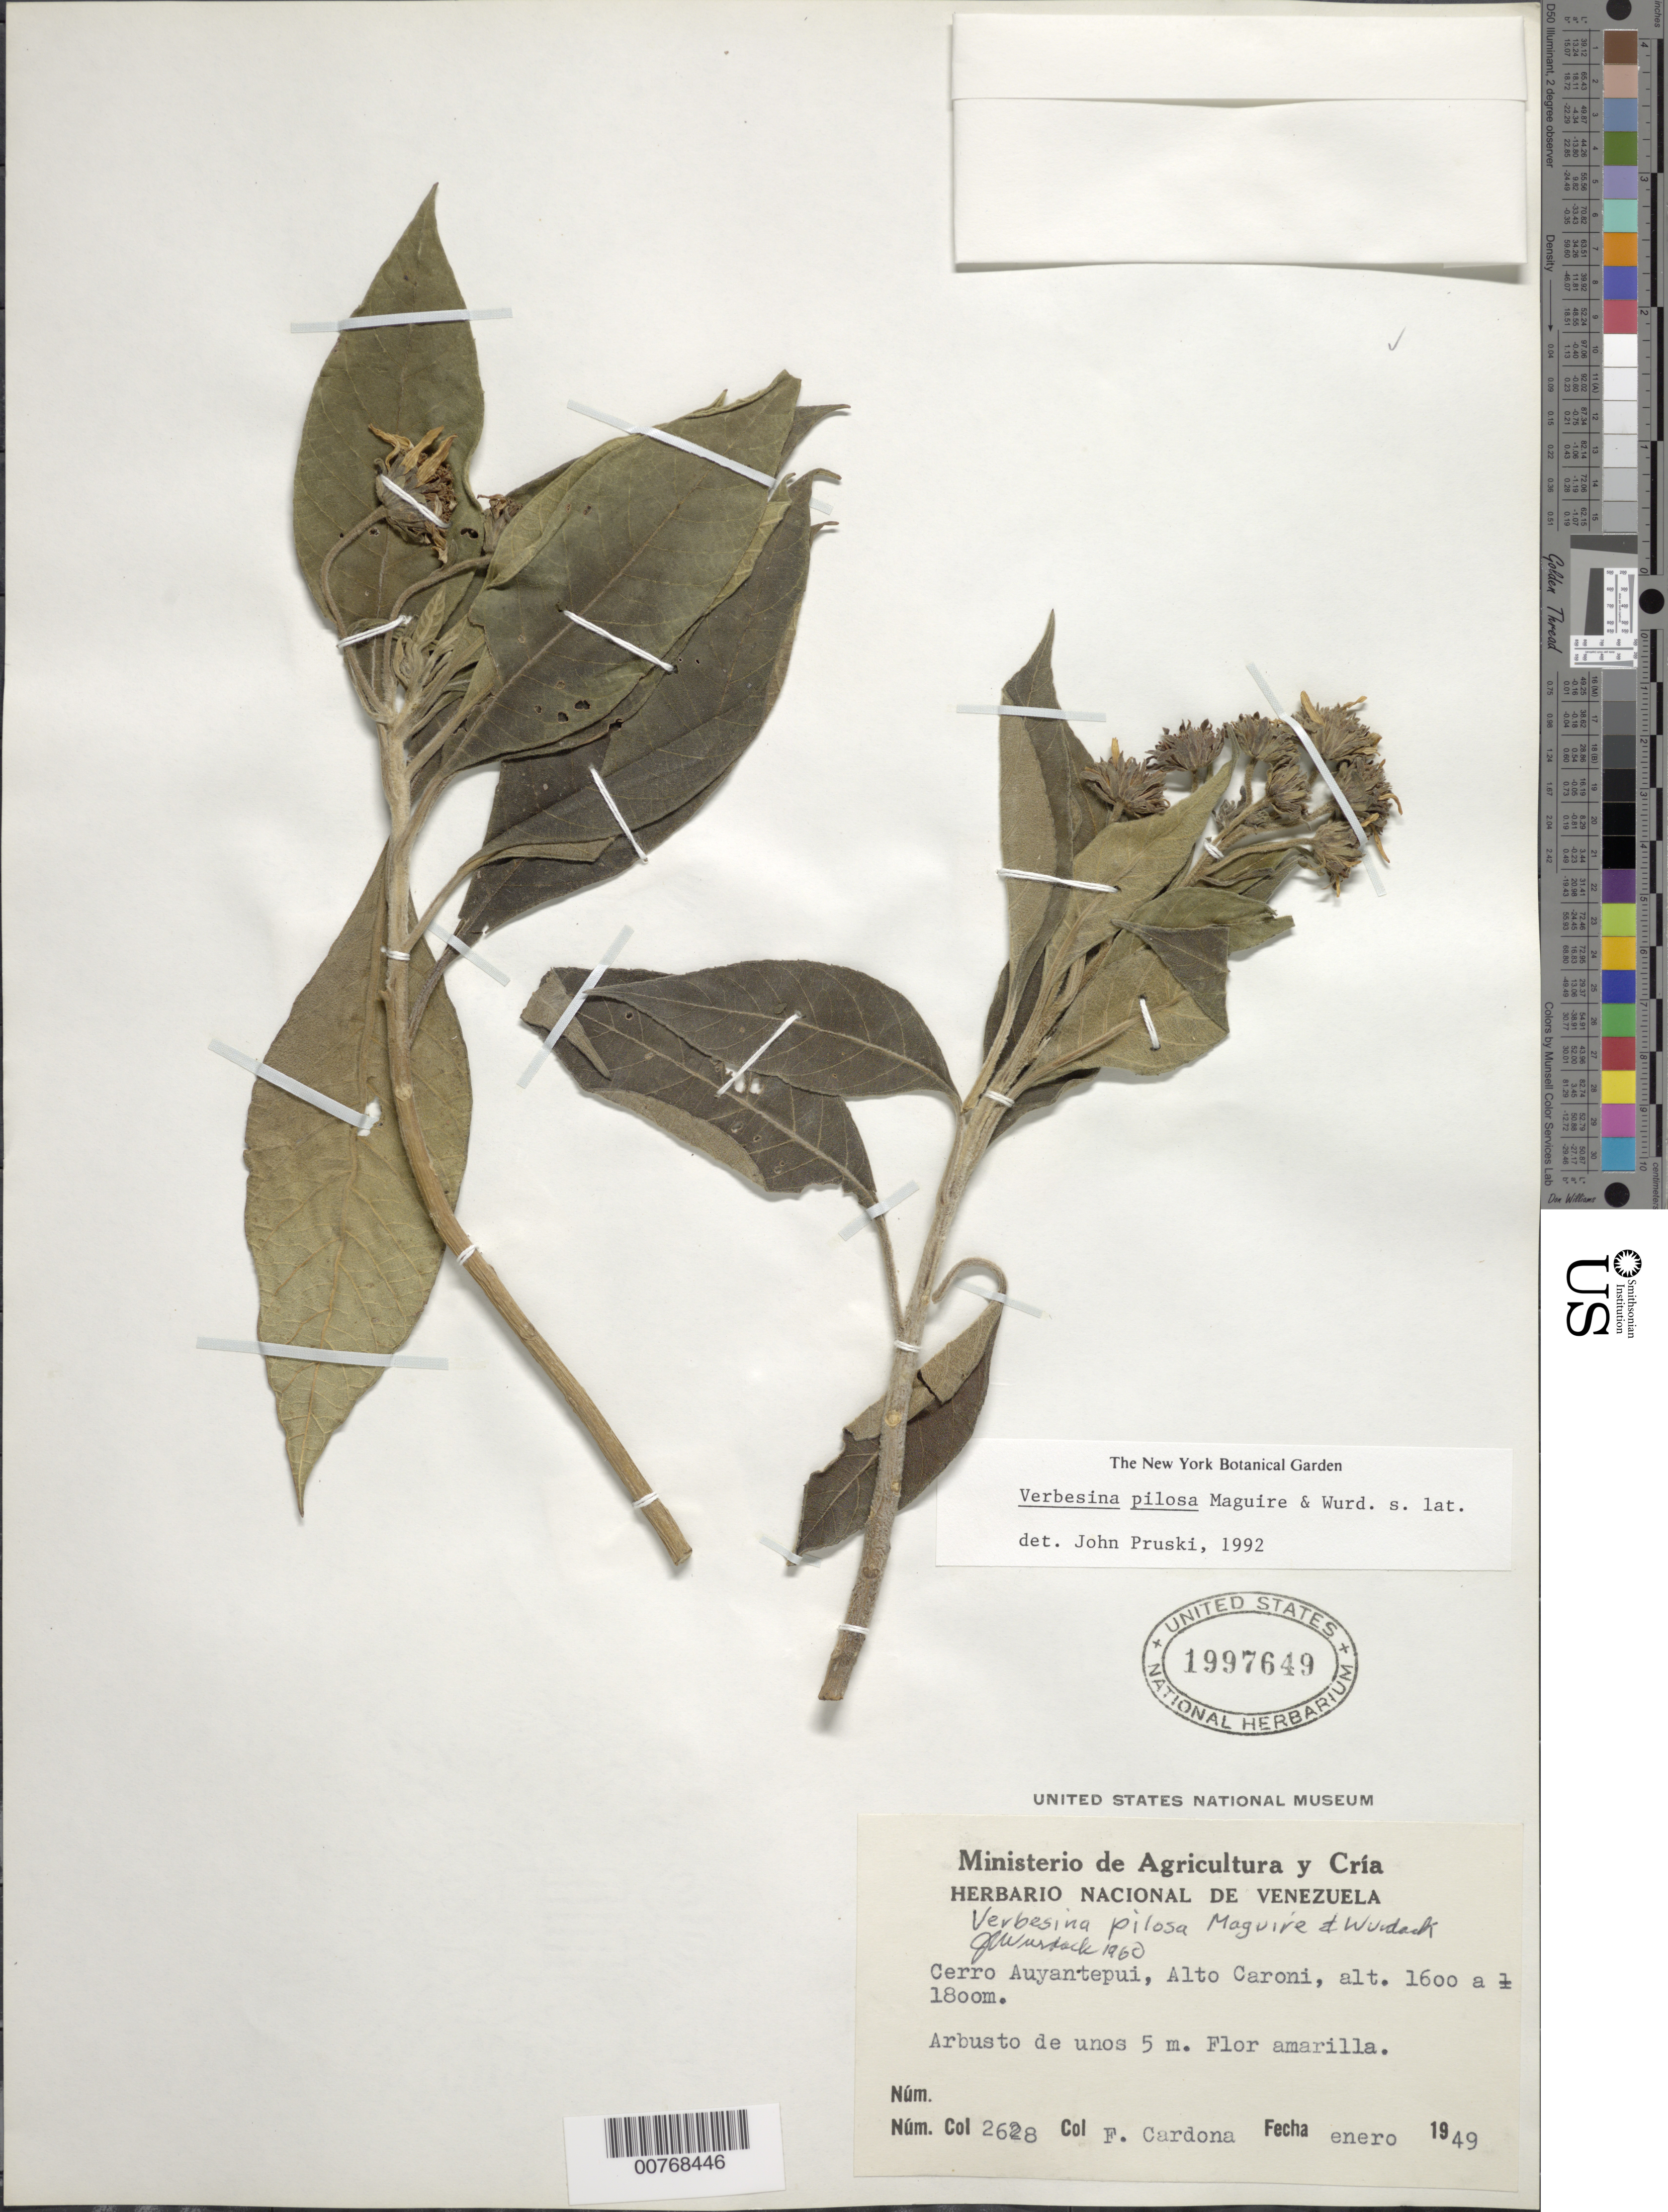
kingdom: Plantae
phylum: Tracheophyta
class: Magnoliopsida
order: Asterales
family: Asteraceae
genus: Verbesina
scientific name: Verbesina pilosa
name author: Maguire & Wurdack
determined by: Wurdack, John J., (US), US (UNITED STATES)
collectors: F. Cardona Puig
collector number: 2628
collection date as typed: Jan-49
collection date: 1949-01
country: Venezuela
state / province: Bolívar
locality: Cerro Auyantepuí, Alto Río Caroní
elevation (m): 1600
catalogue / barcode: US 1997649